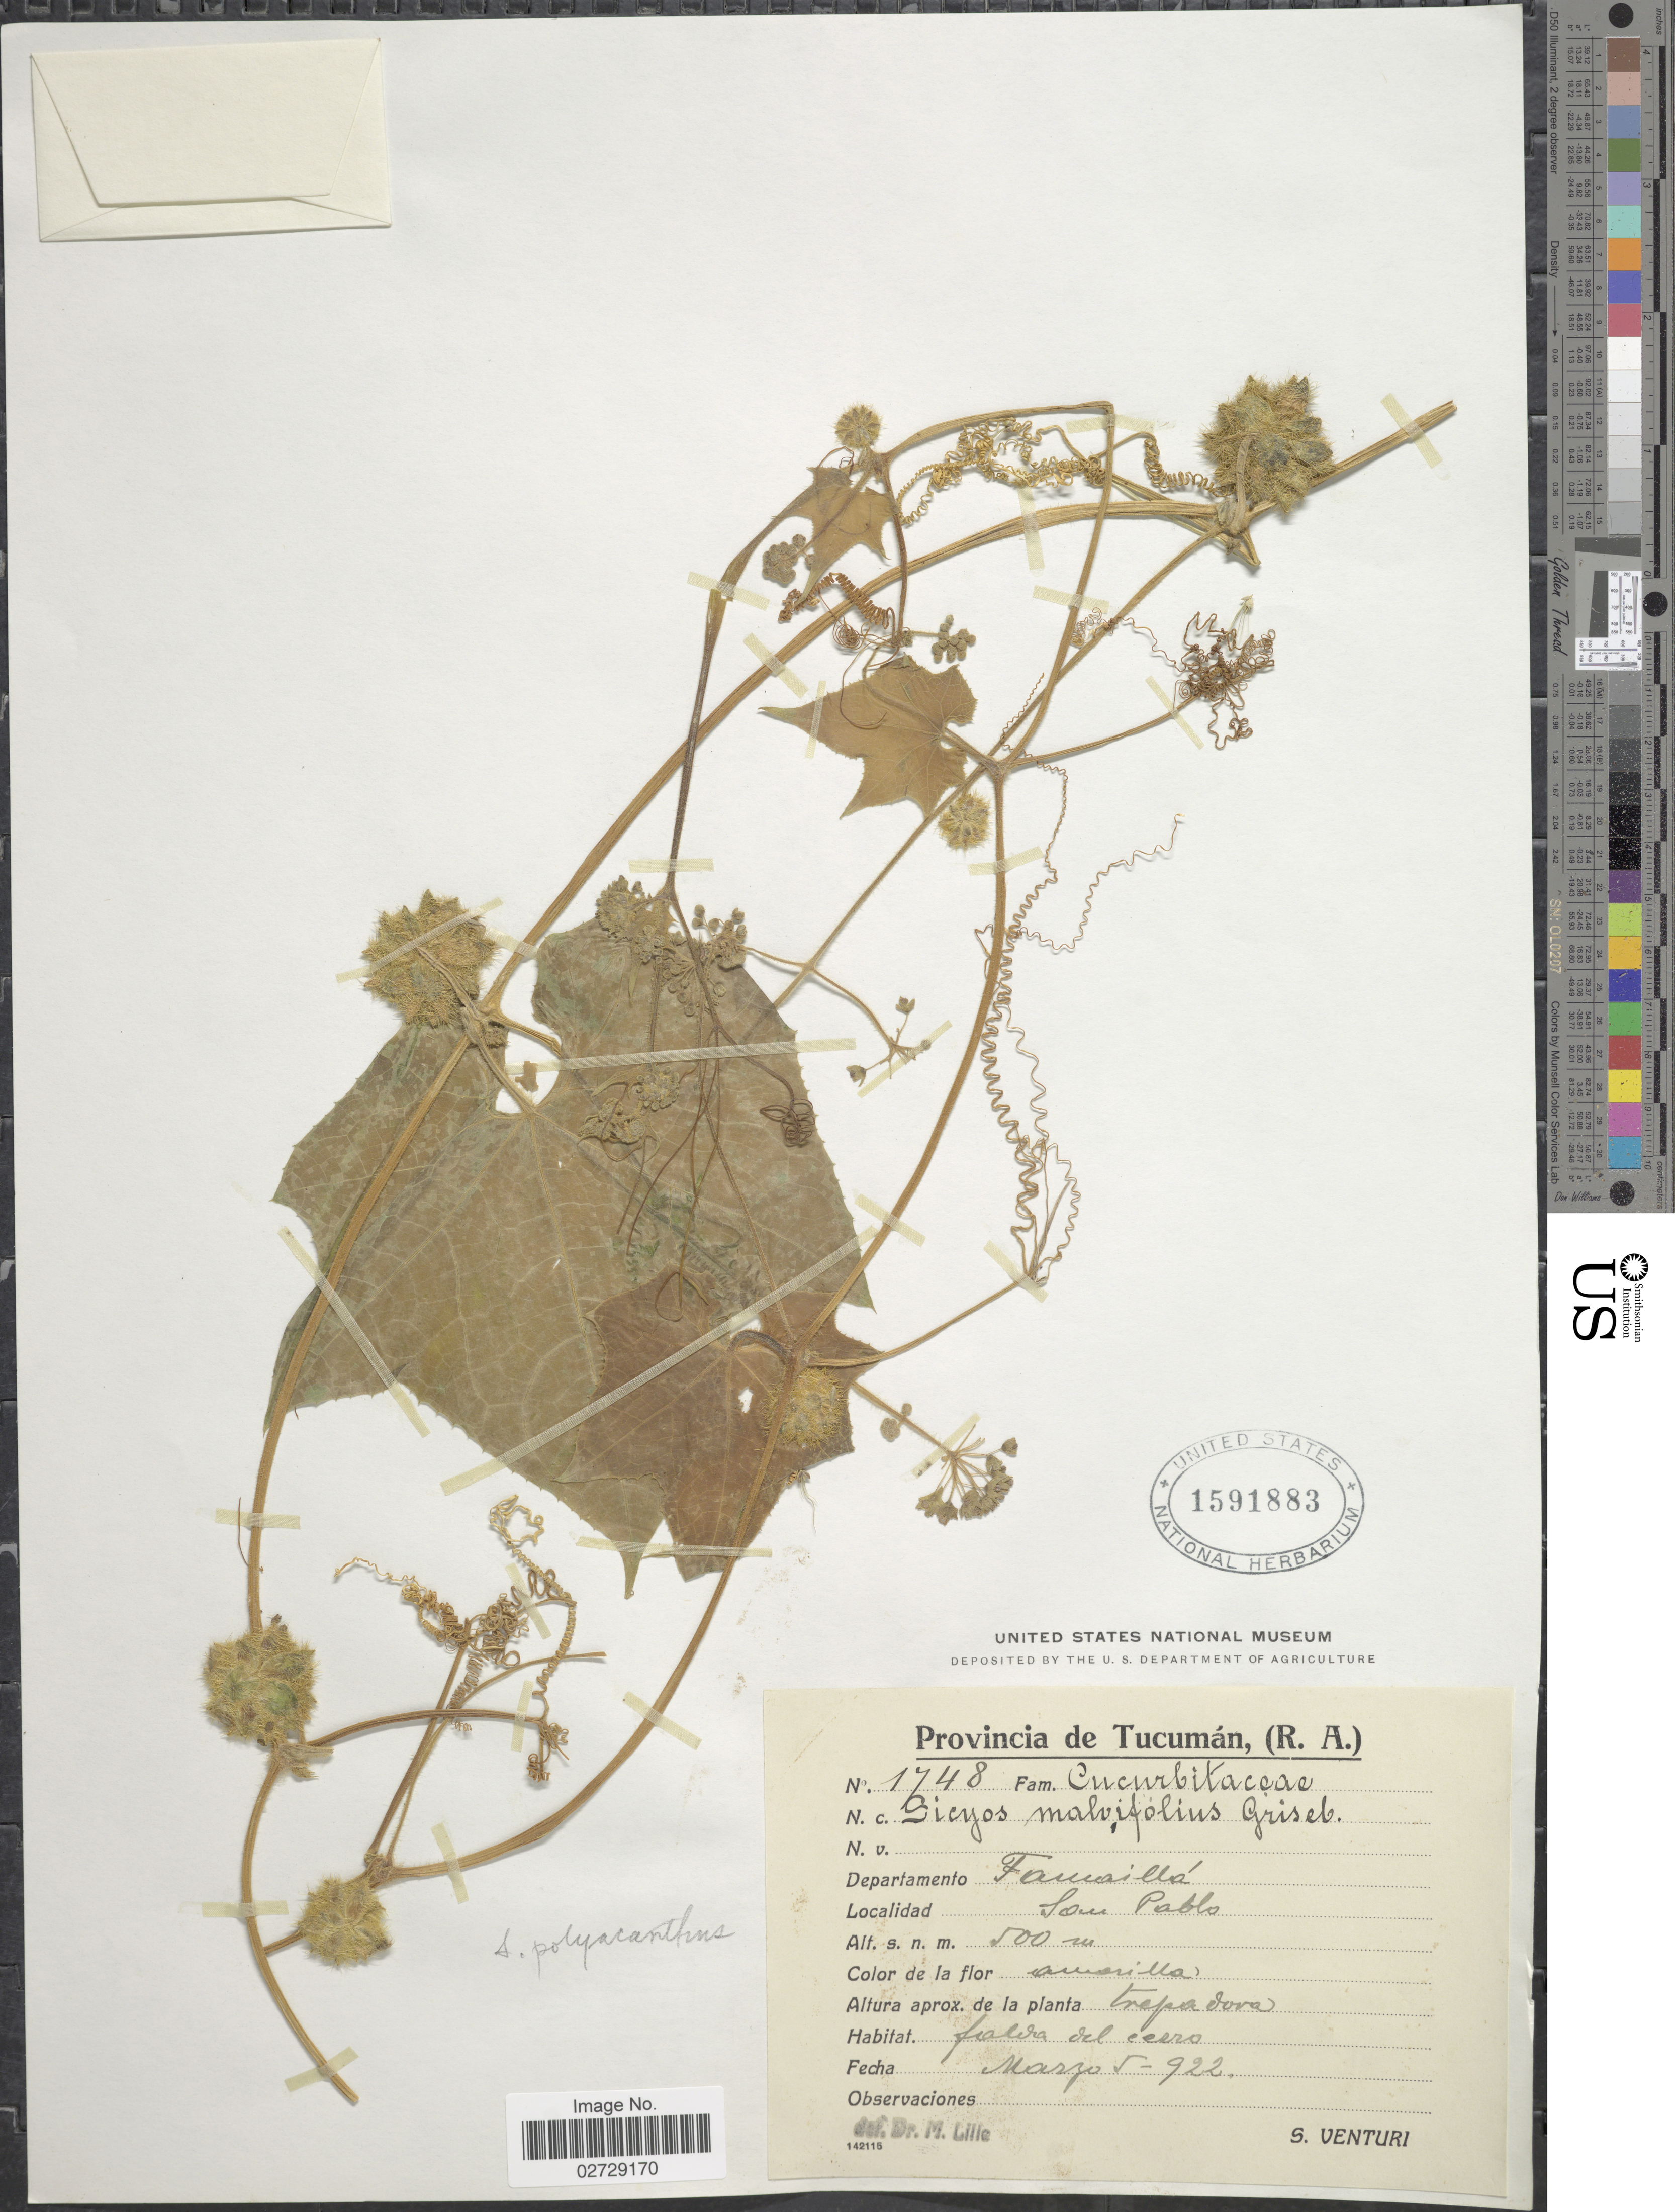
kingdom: Plantae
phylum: Tracheophyta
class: Magnoliopsida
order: Cucurbitales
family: Cucurbitaceae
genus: Sicyos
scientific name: Sicyos polyacanthos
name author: Cogn.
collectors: S. Venturi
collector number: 1748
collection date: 1922-03-05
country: Argentina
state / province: Tucuman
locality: Provincia de Tucuman, (R.A.), Departamento Famaillá, San Pablo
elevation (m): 500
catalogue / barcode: US 1591883